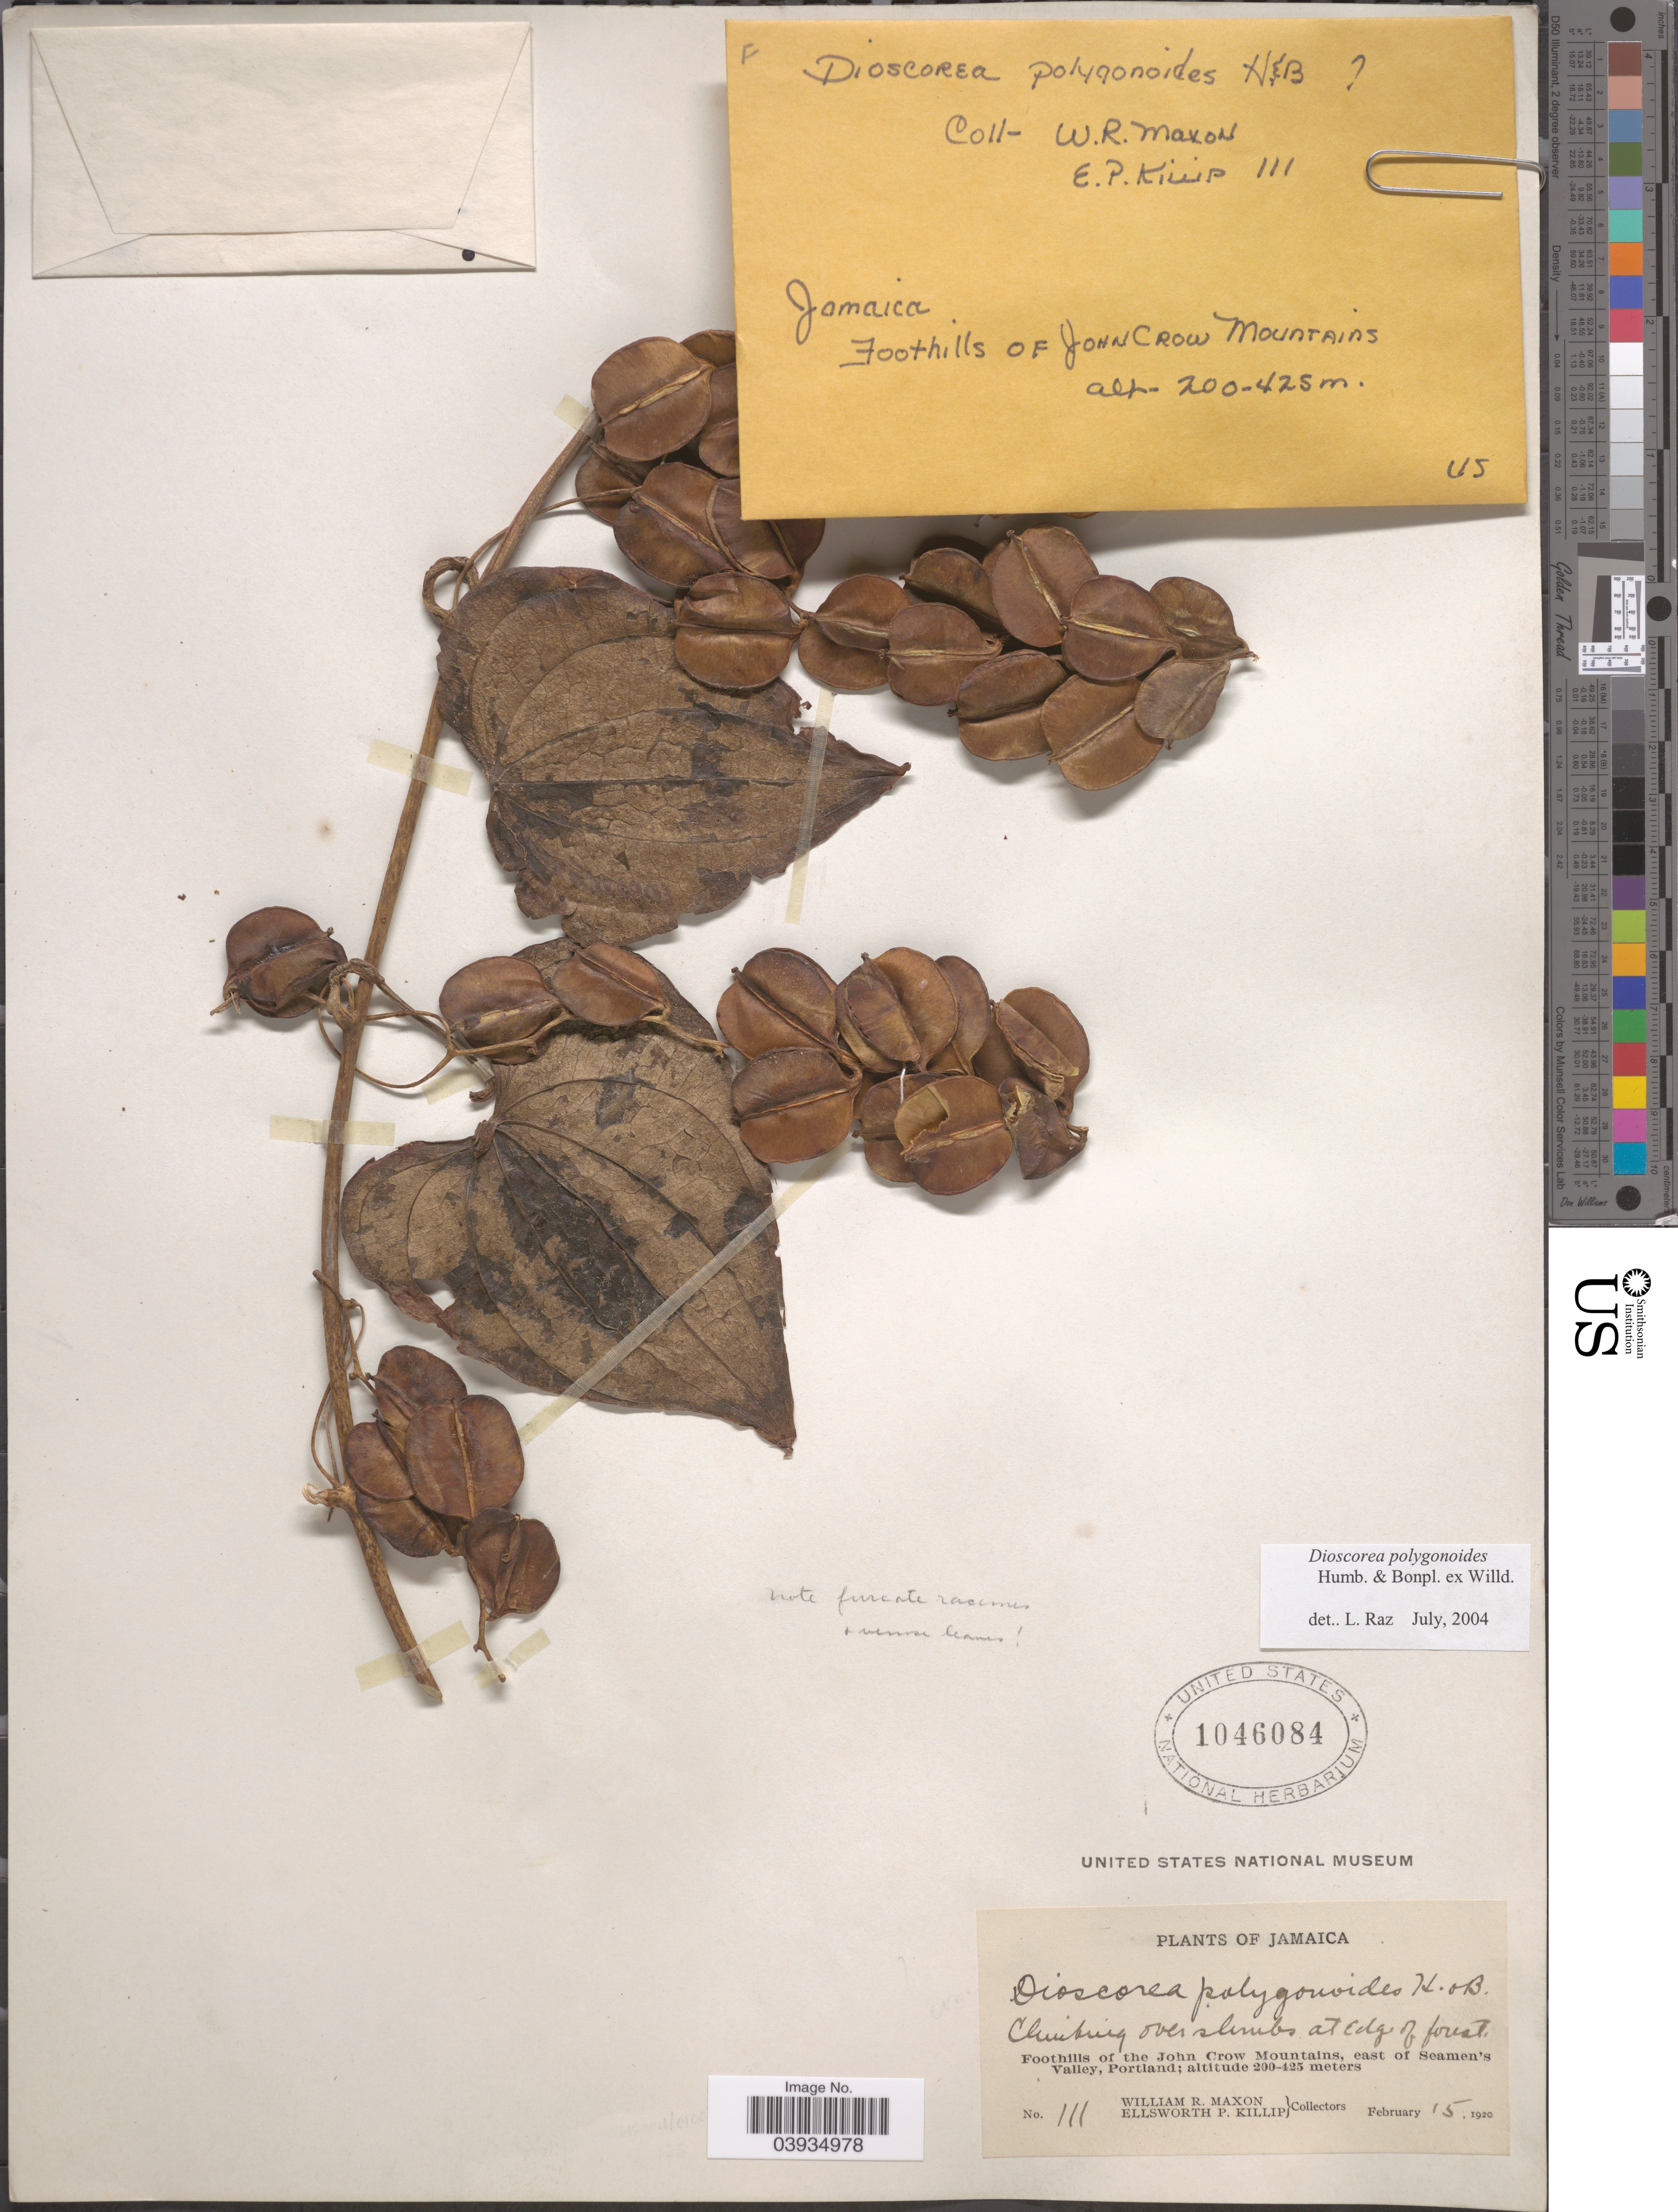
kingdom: Plantae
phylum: Tracheophyta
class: Liliopsida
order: Dioscoreales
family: Dioscoreaceae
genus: Dioscorea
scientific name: Dioscorea polygonoides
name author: Humb. & Bonpl. ex Willd.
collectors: W. R. Maxon & E. P. Killip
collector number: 111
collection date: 1920-02-15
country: Jamaica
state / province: Portland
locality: Foothills of the John Crow Mountains, east of Seamen's Valley.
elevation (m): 200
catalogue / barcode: US 1046084